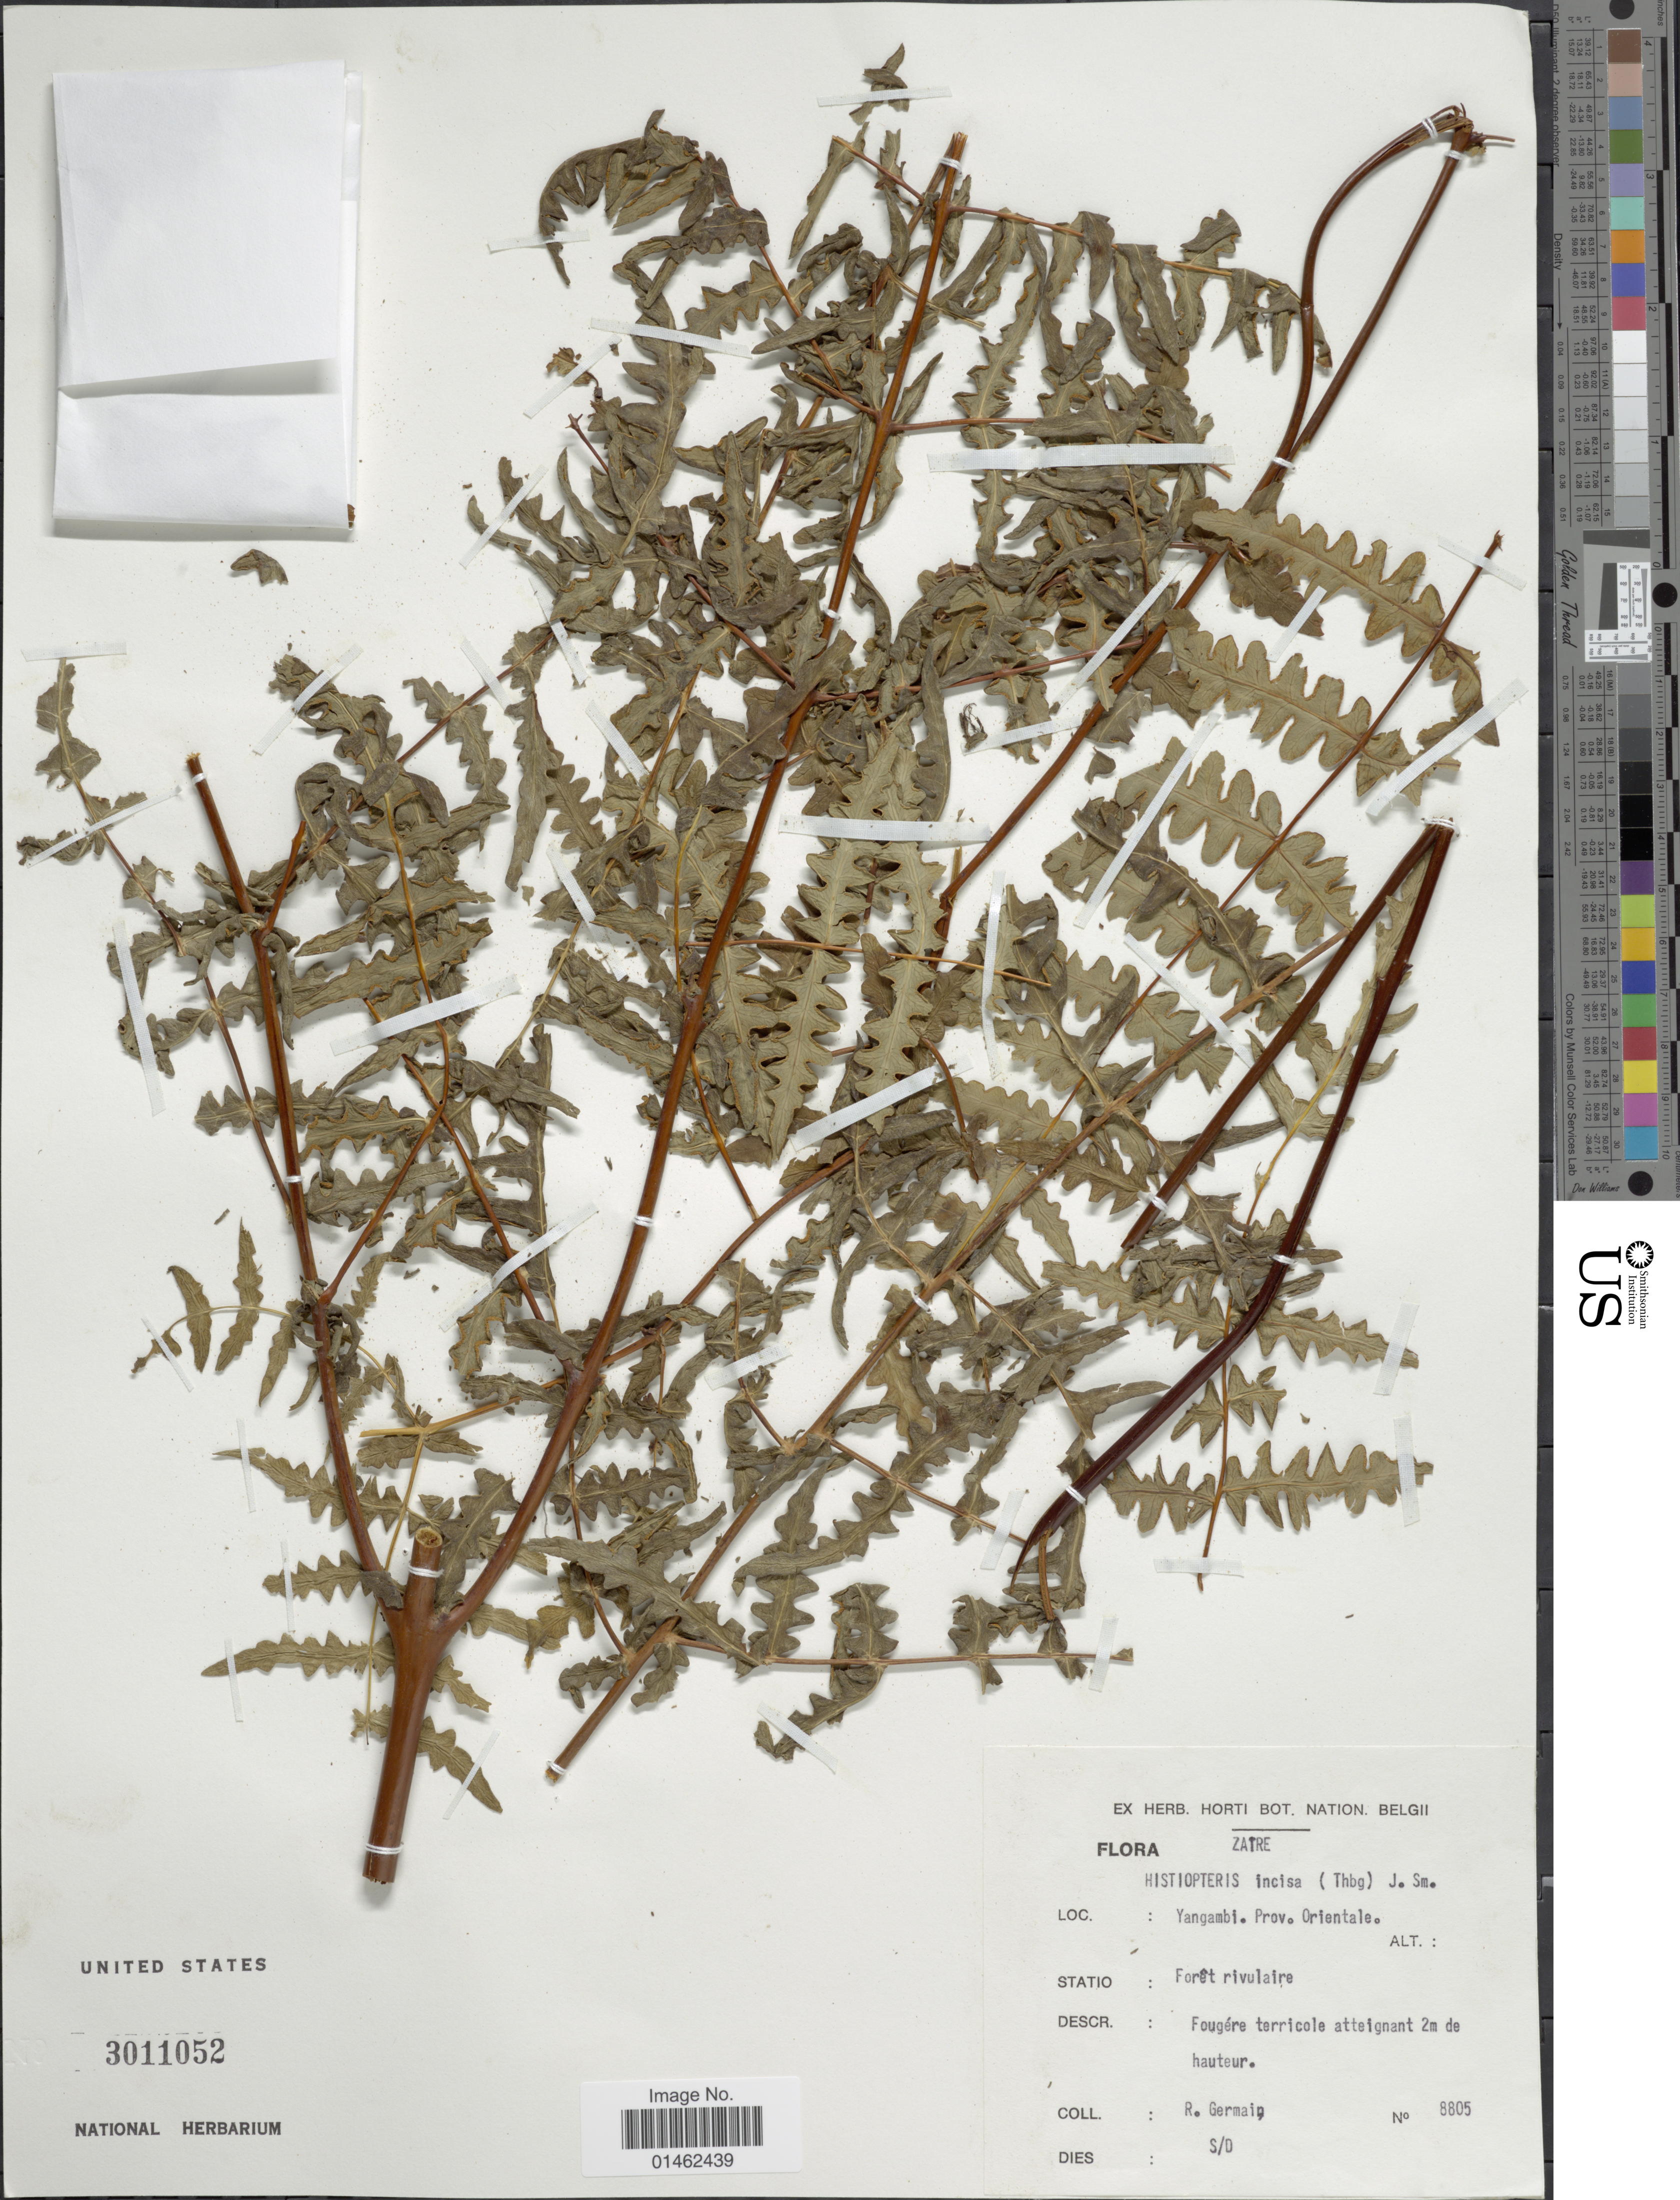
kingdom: Plantae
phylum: Tracheophyta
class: Polypodiopsida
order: Polypodiales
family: Dennstaedtiaceae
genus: Histiopteris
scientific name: Histiopteris incisa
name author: (Thunb.) J. Sm.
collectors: R. Germain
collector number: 8805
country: Angola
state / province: Zaire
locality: Yangambi. Prov. Orientale, Statio: Forêt rivulet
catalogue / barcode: US 3011052